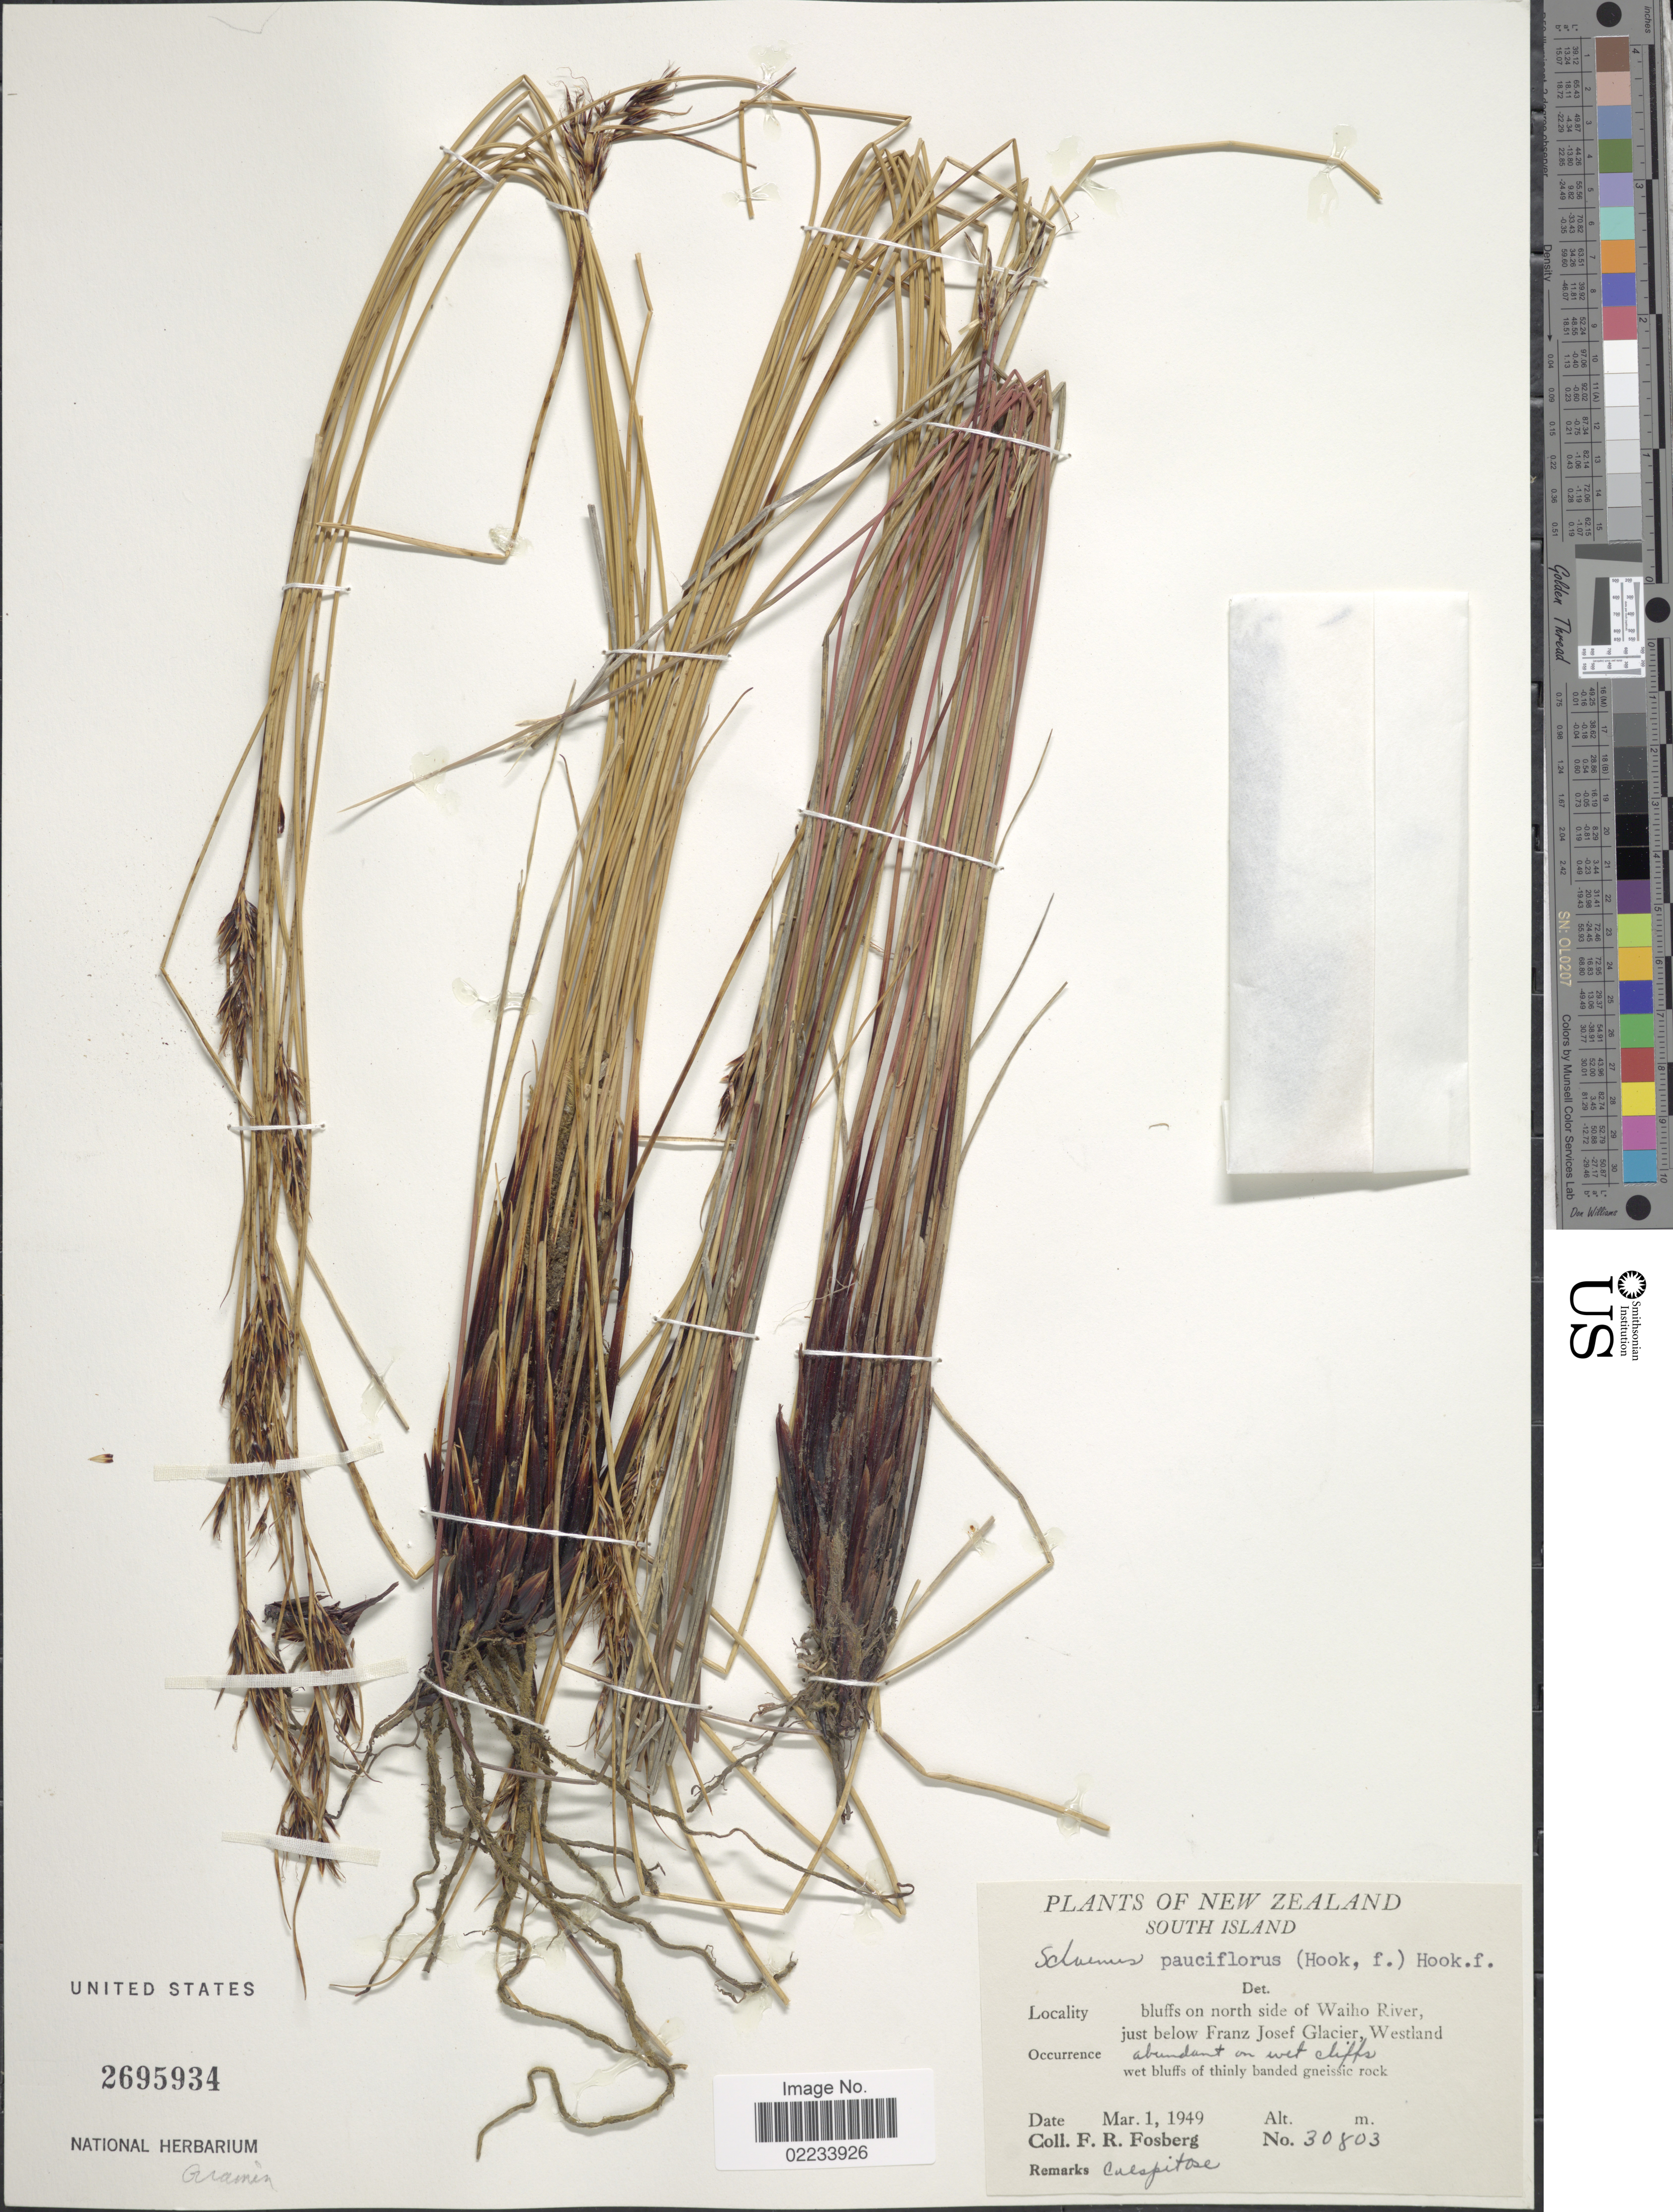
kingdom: Plantae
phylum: Tracheophyta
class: Liliopsida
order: Poales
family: Cyperaceae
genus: Schoenus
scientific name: Schoenus pauciflorus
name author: (Hook. f.) Hook. f.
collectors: F. R. Fosberg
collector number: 30803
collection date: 1949-03-01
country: New Zealand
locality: South Island, bluffs on north side of Waiho River, just below FRanz Josef Glacier, Westland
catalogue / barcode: US 2695934